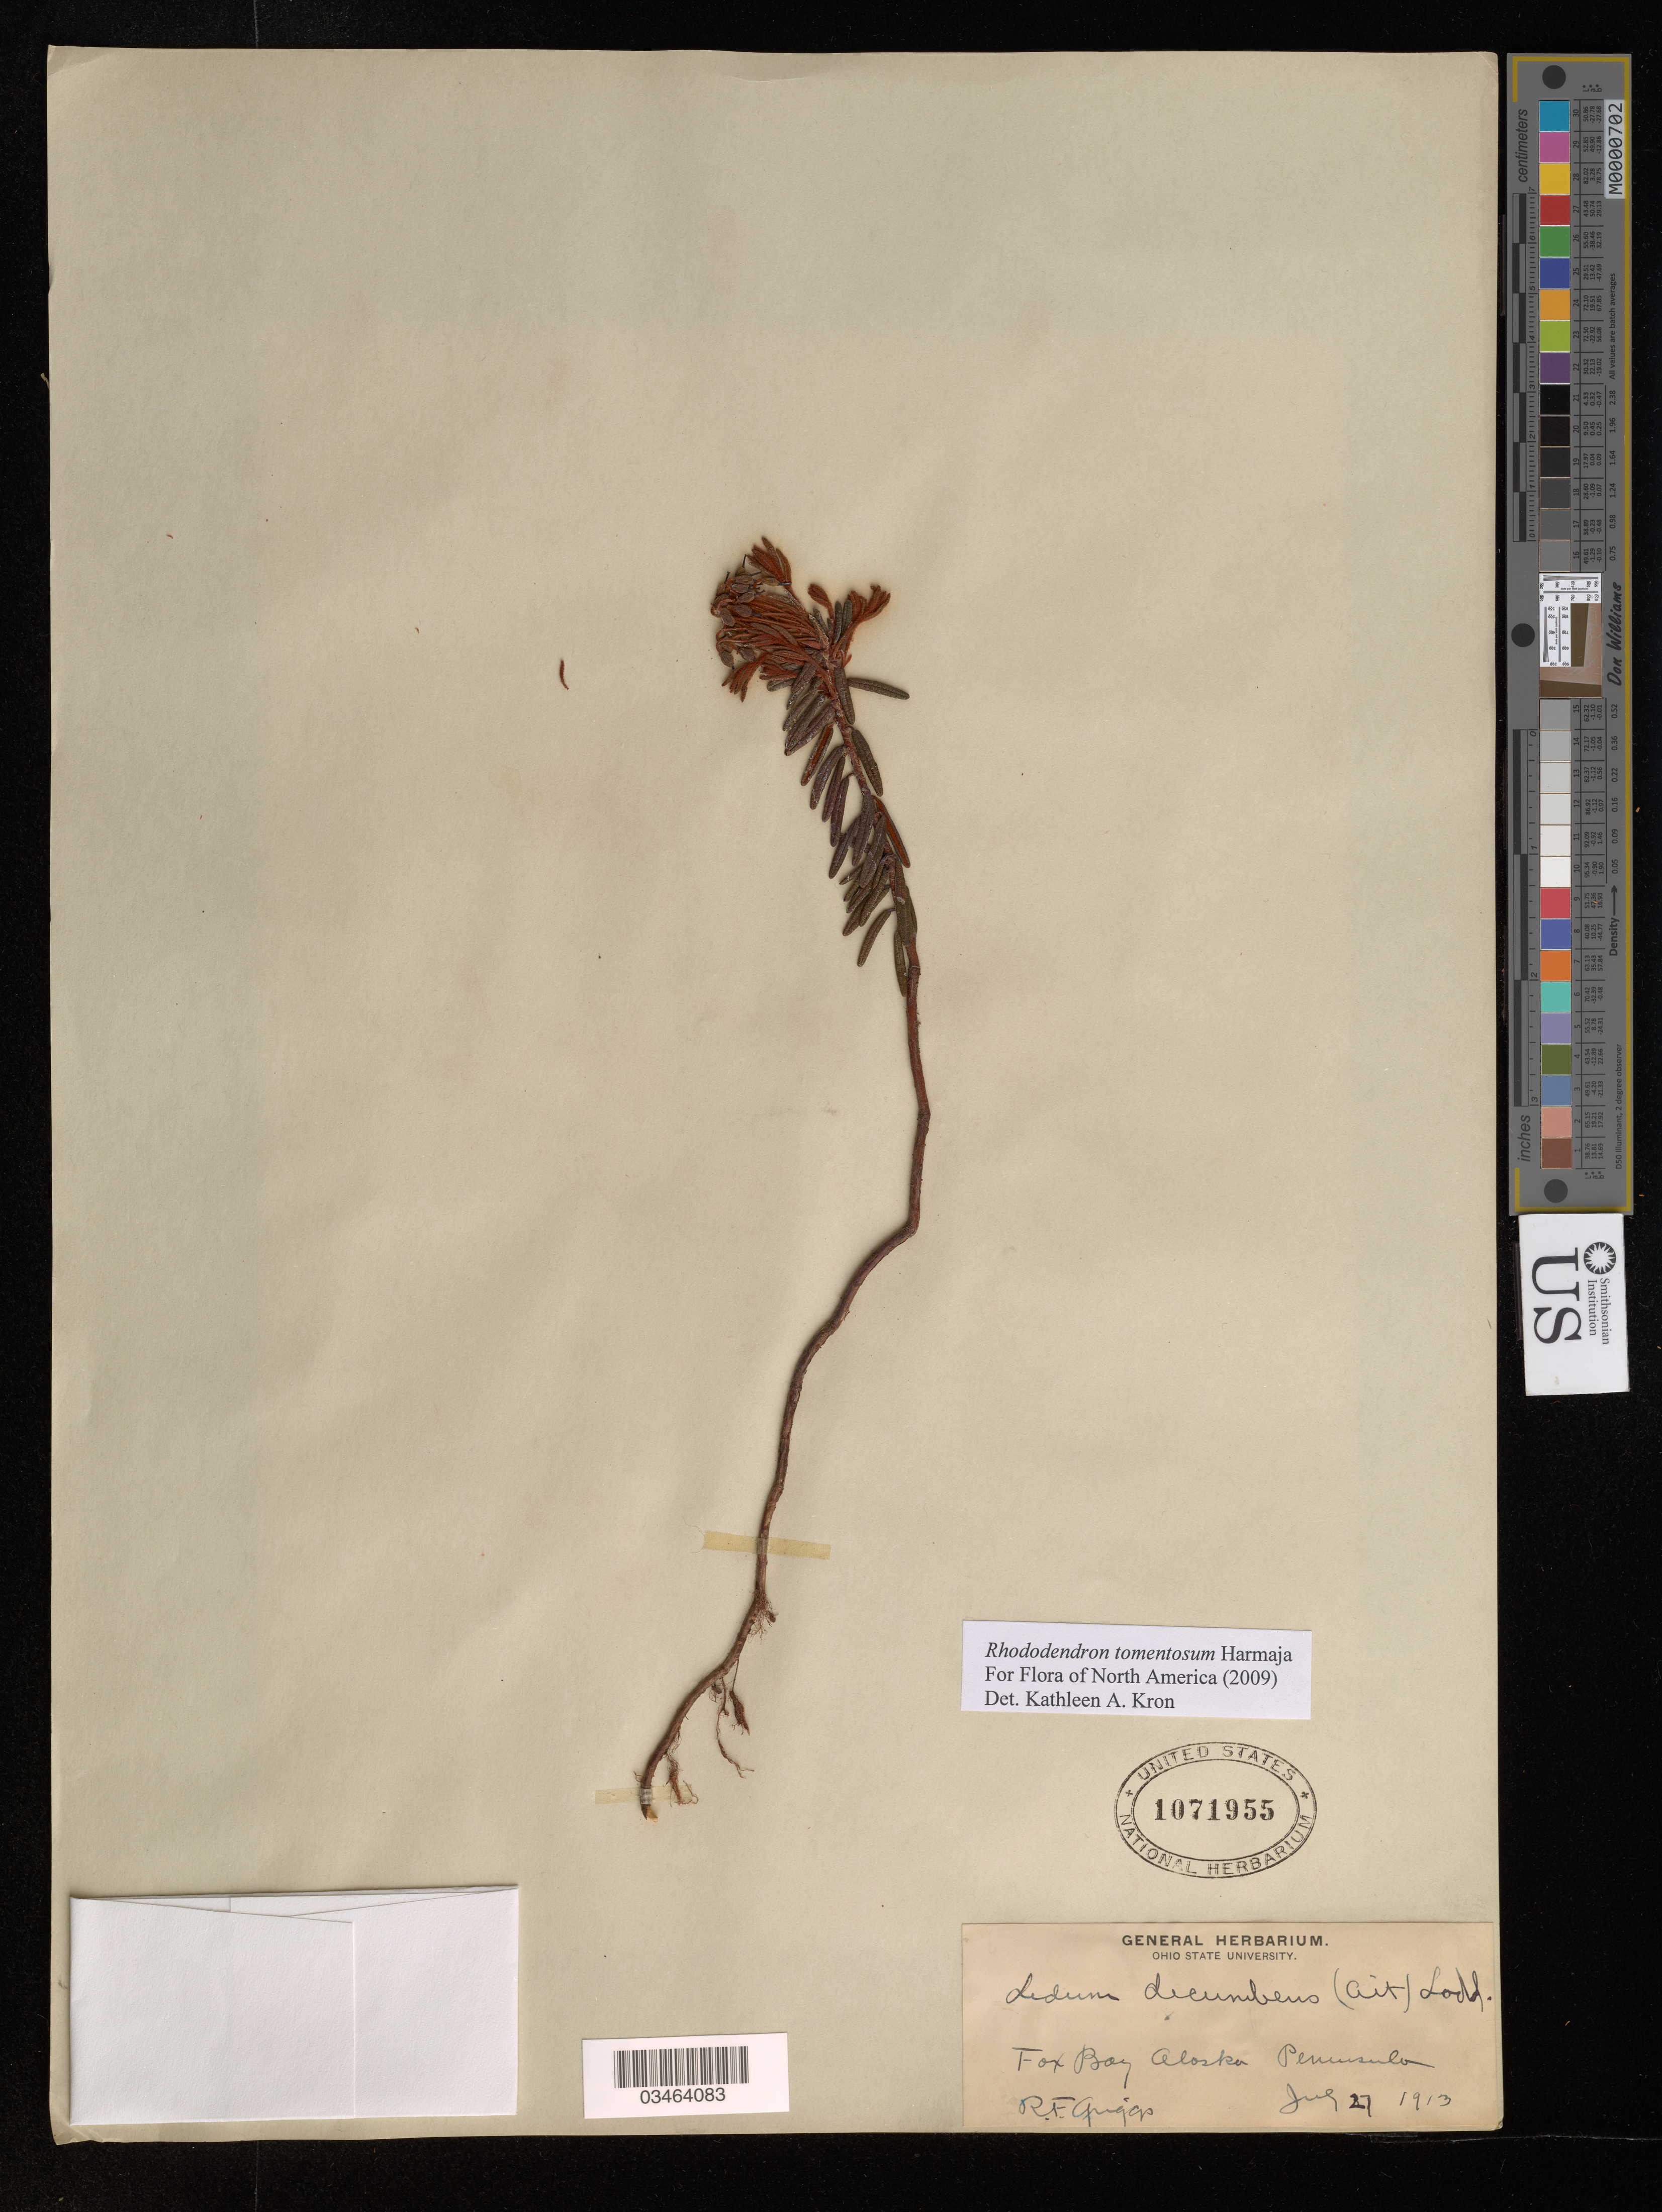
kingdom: Plantae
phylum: Tracheophyta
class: Magnoliopsida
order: Ericales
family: Ericaceae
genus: Rhododendron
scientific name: Rhododendron tomentosum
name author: Harmaja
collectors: R. F. Griggs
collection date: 1913-07-27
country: United States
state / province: Alaska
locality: Fox Bay, Alaska Peninsula.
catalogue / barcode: US 1071955